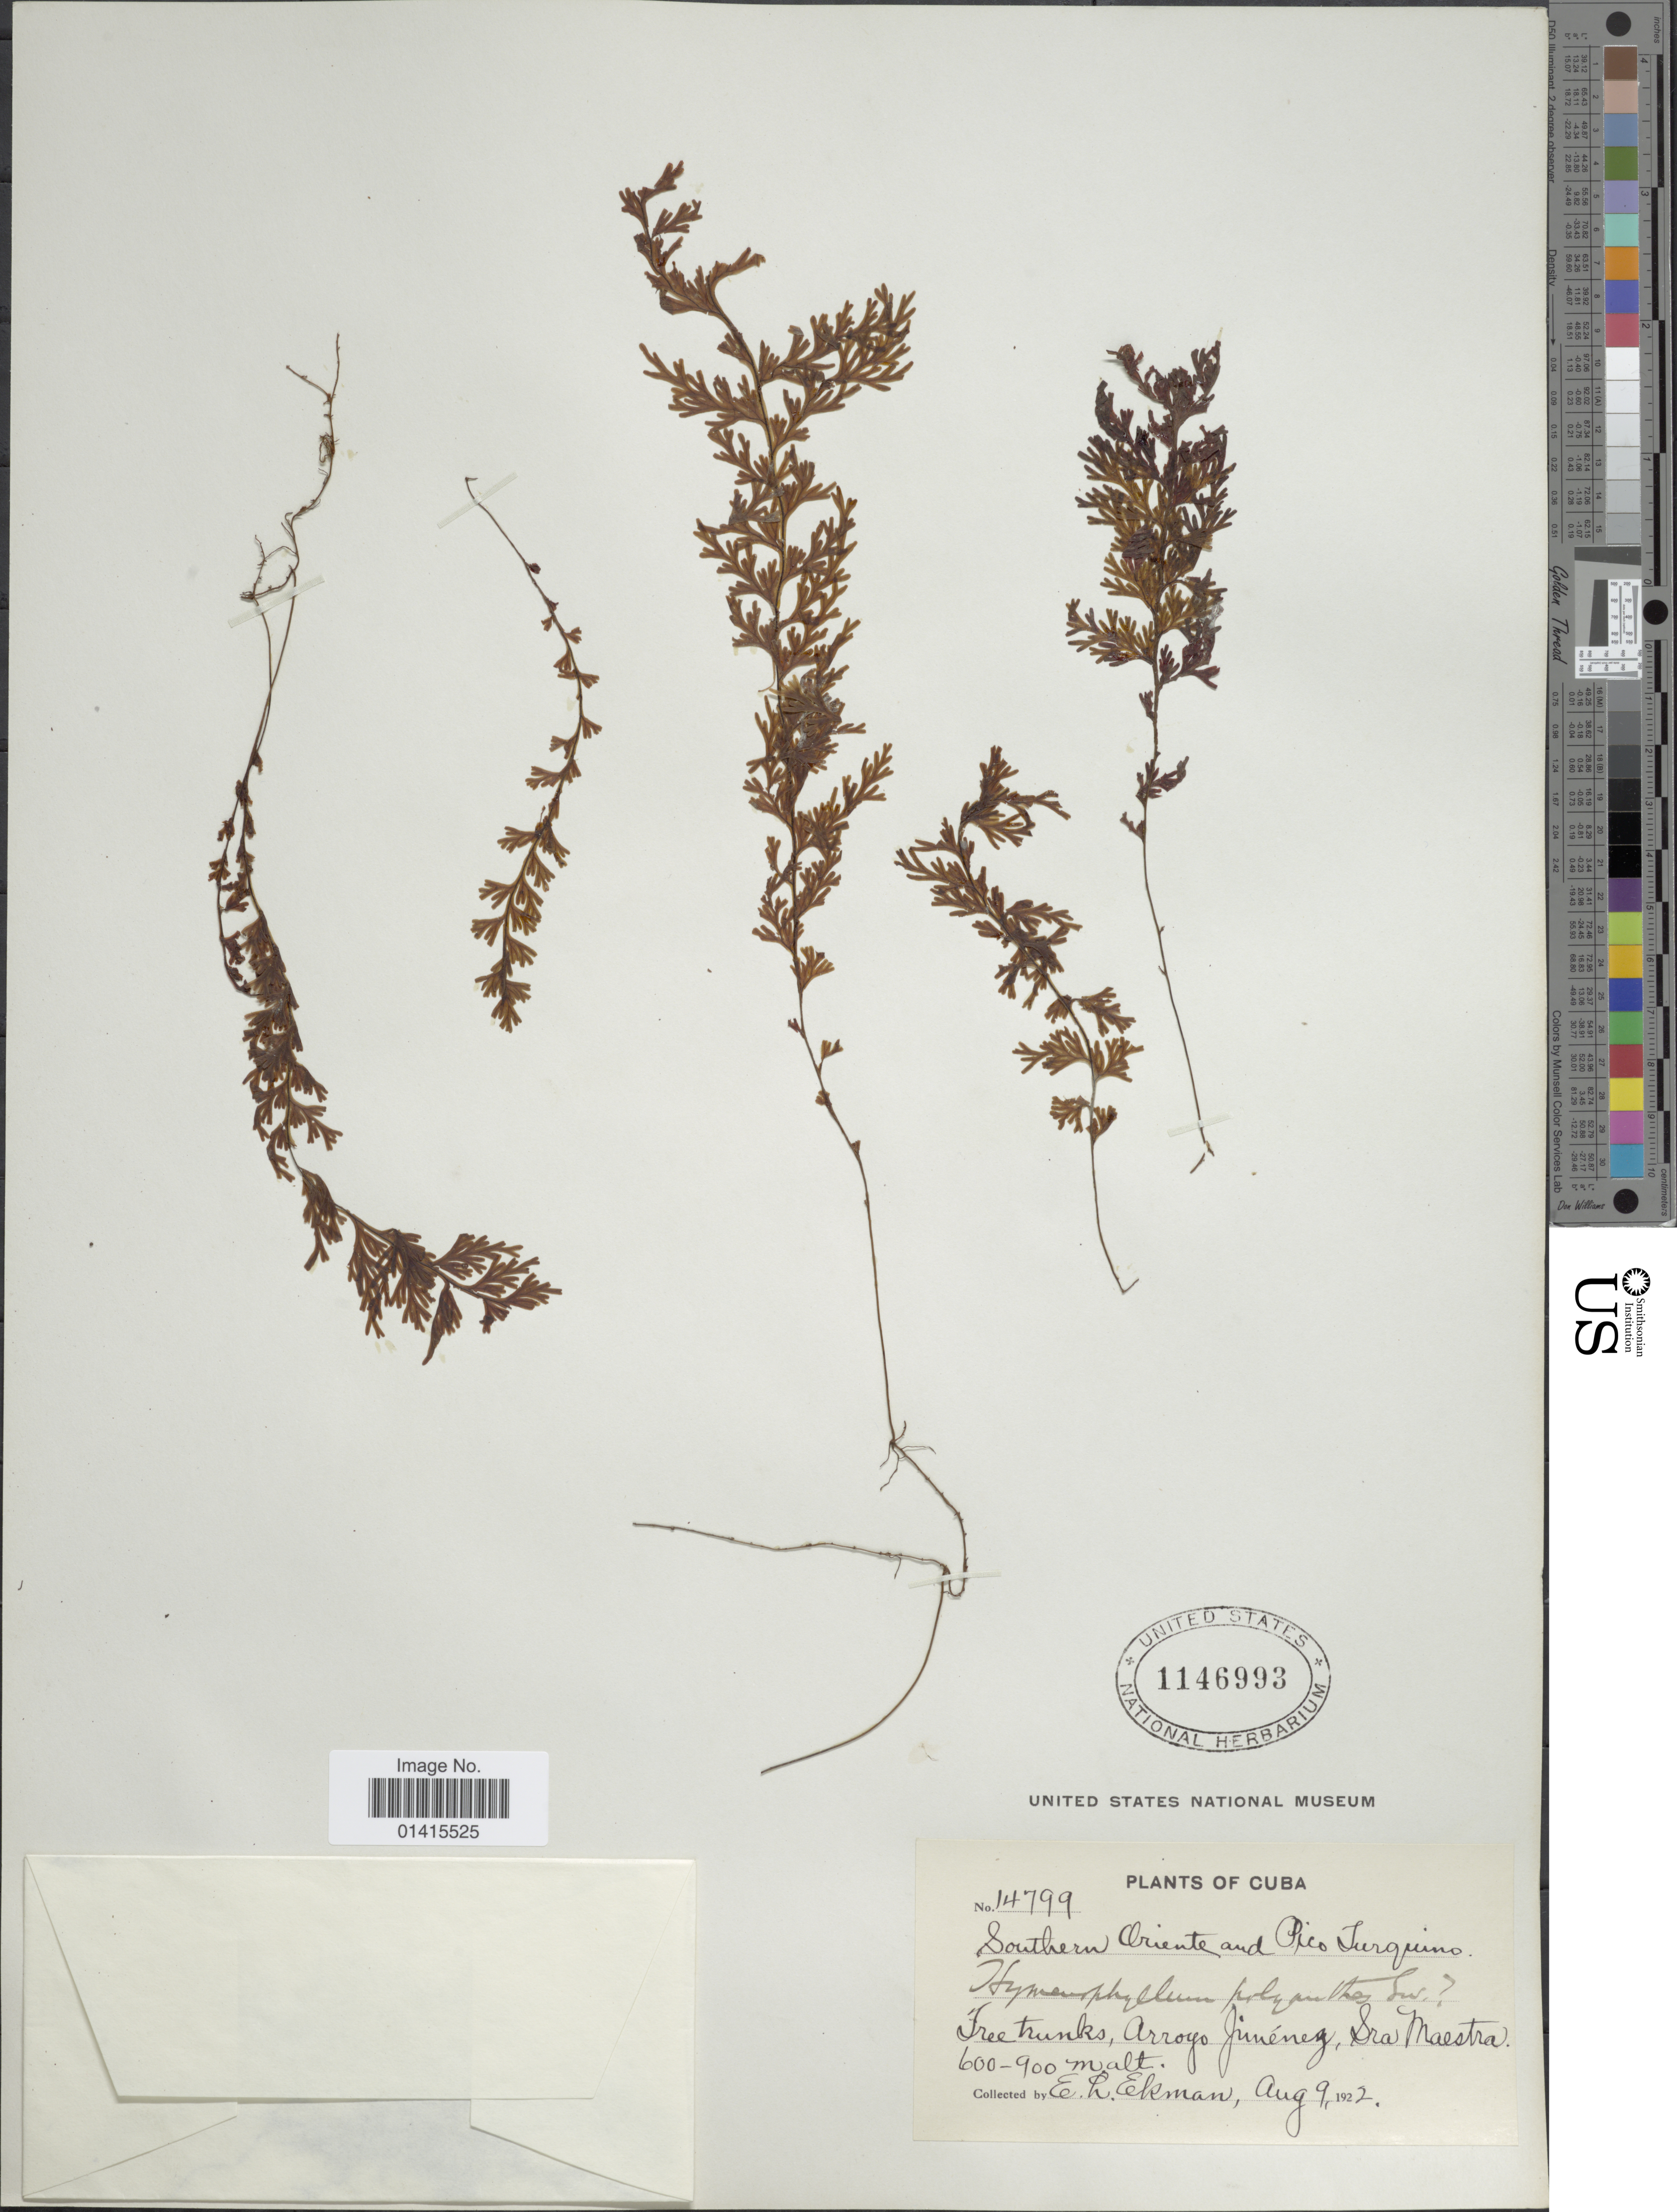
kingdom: Plantae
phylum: Tracheophyta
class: Polypodiopsida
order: Hymenophyllales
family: Hymenophyllaceae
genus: Hymenophyllum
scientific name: Hymenophyllum polyanthos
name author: (Sw.) Sw.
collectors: E. L. Ekman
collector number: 14799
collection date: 1922-08-09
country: Cuba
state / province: Oriente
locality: Southern Oriente and Pico Turquino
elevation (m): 600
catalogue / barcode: US 1146993